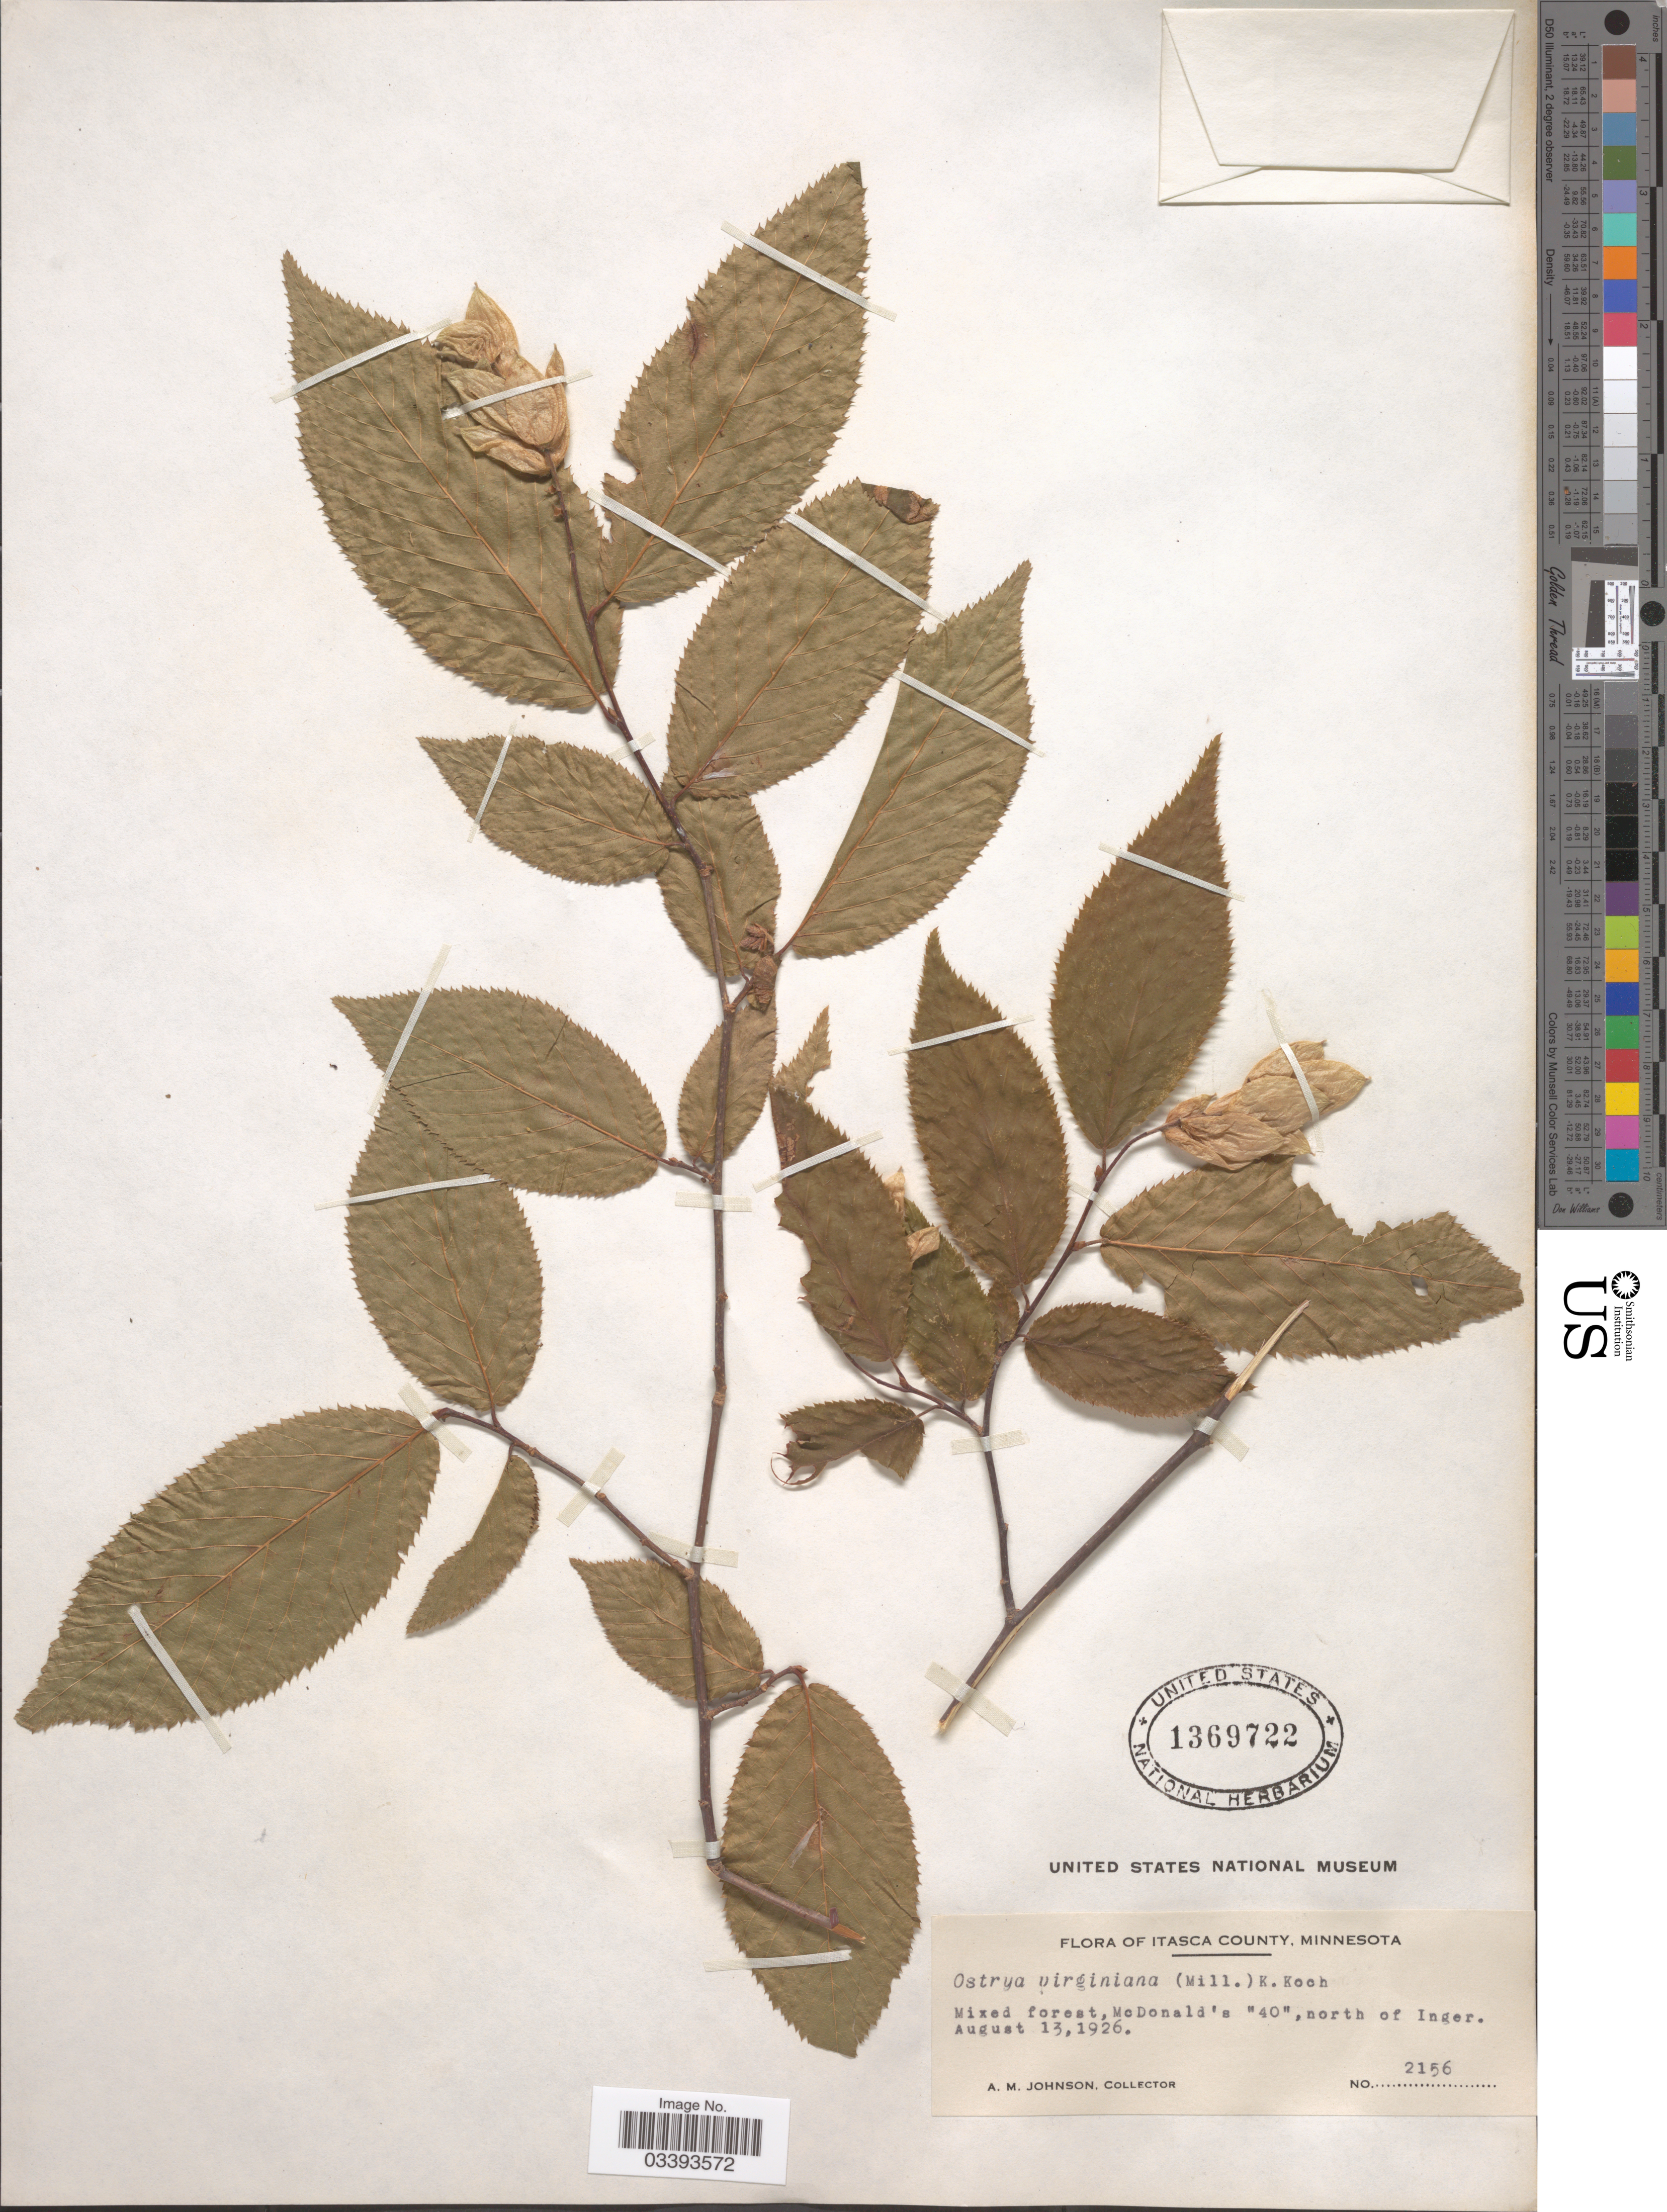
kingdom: Plantae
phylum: Tracheophyta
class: Magnoliopsida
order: Fagales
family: Betulaceae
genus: Ostrya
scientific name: Ostrya virginiana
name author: (Mill.) K. Koch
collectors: A. M. Johnson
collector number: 2156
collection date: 1926-08-13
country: United States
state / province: Minnesota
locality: Itasca County. McDonald's "40", north of Inger.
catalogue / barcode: US 1369722